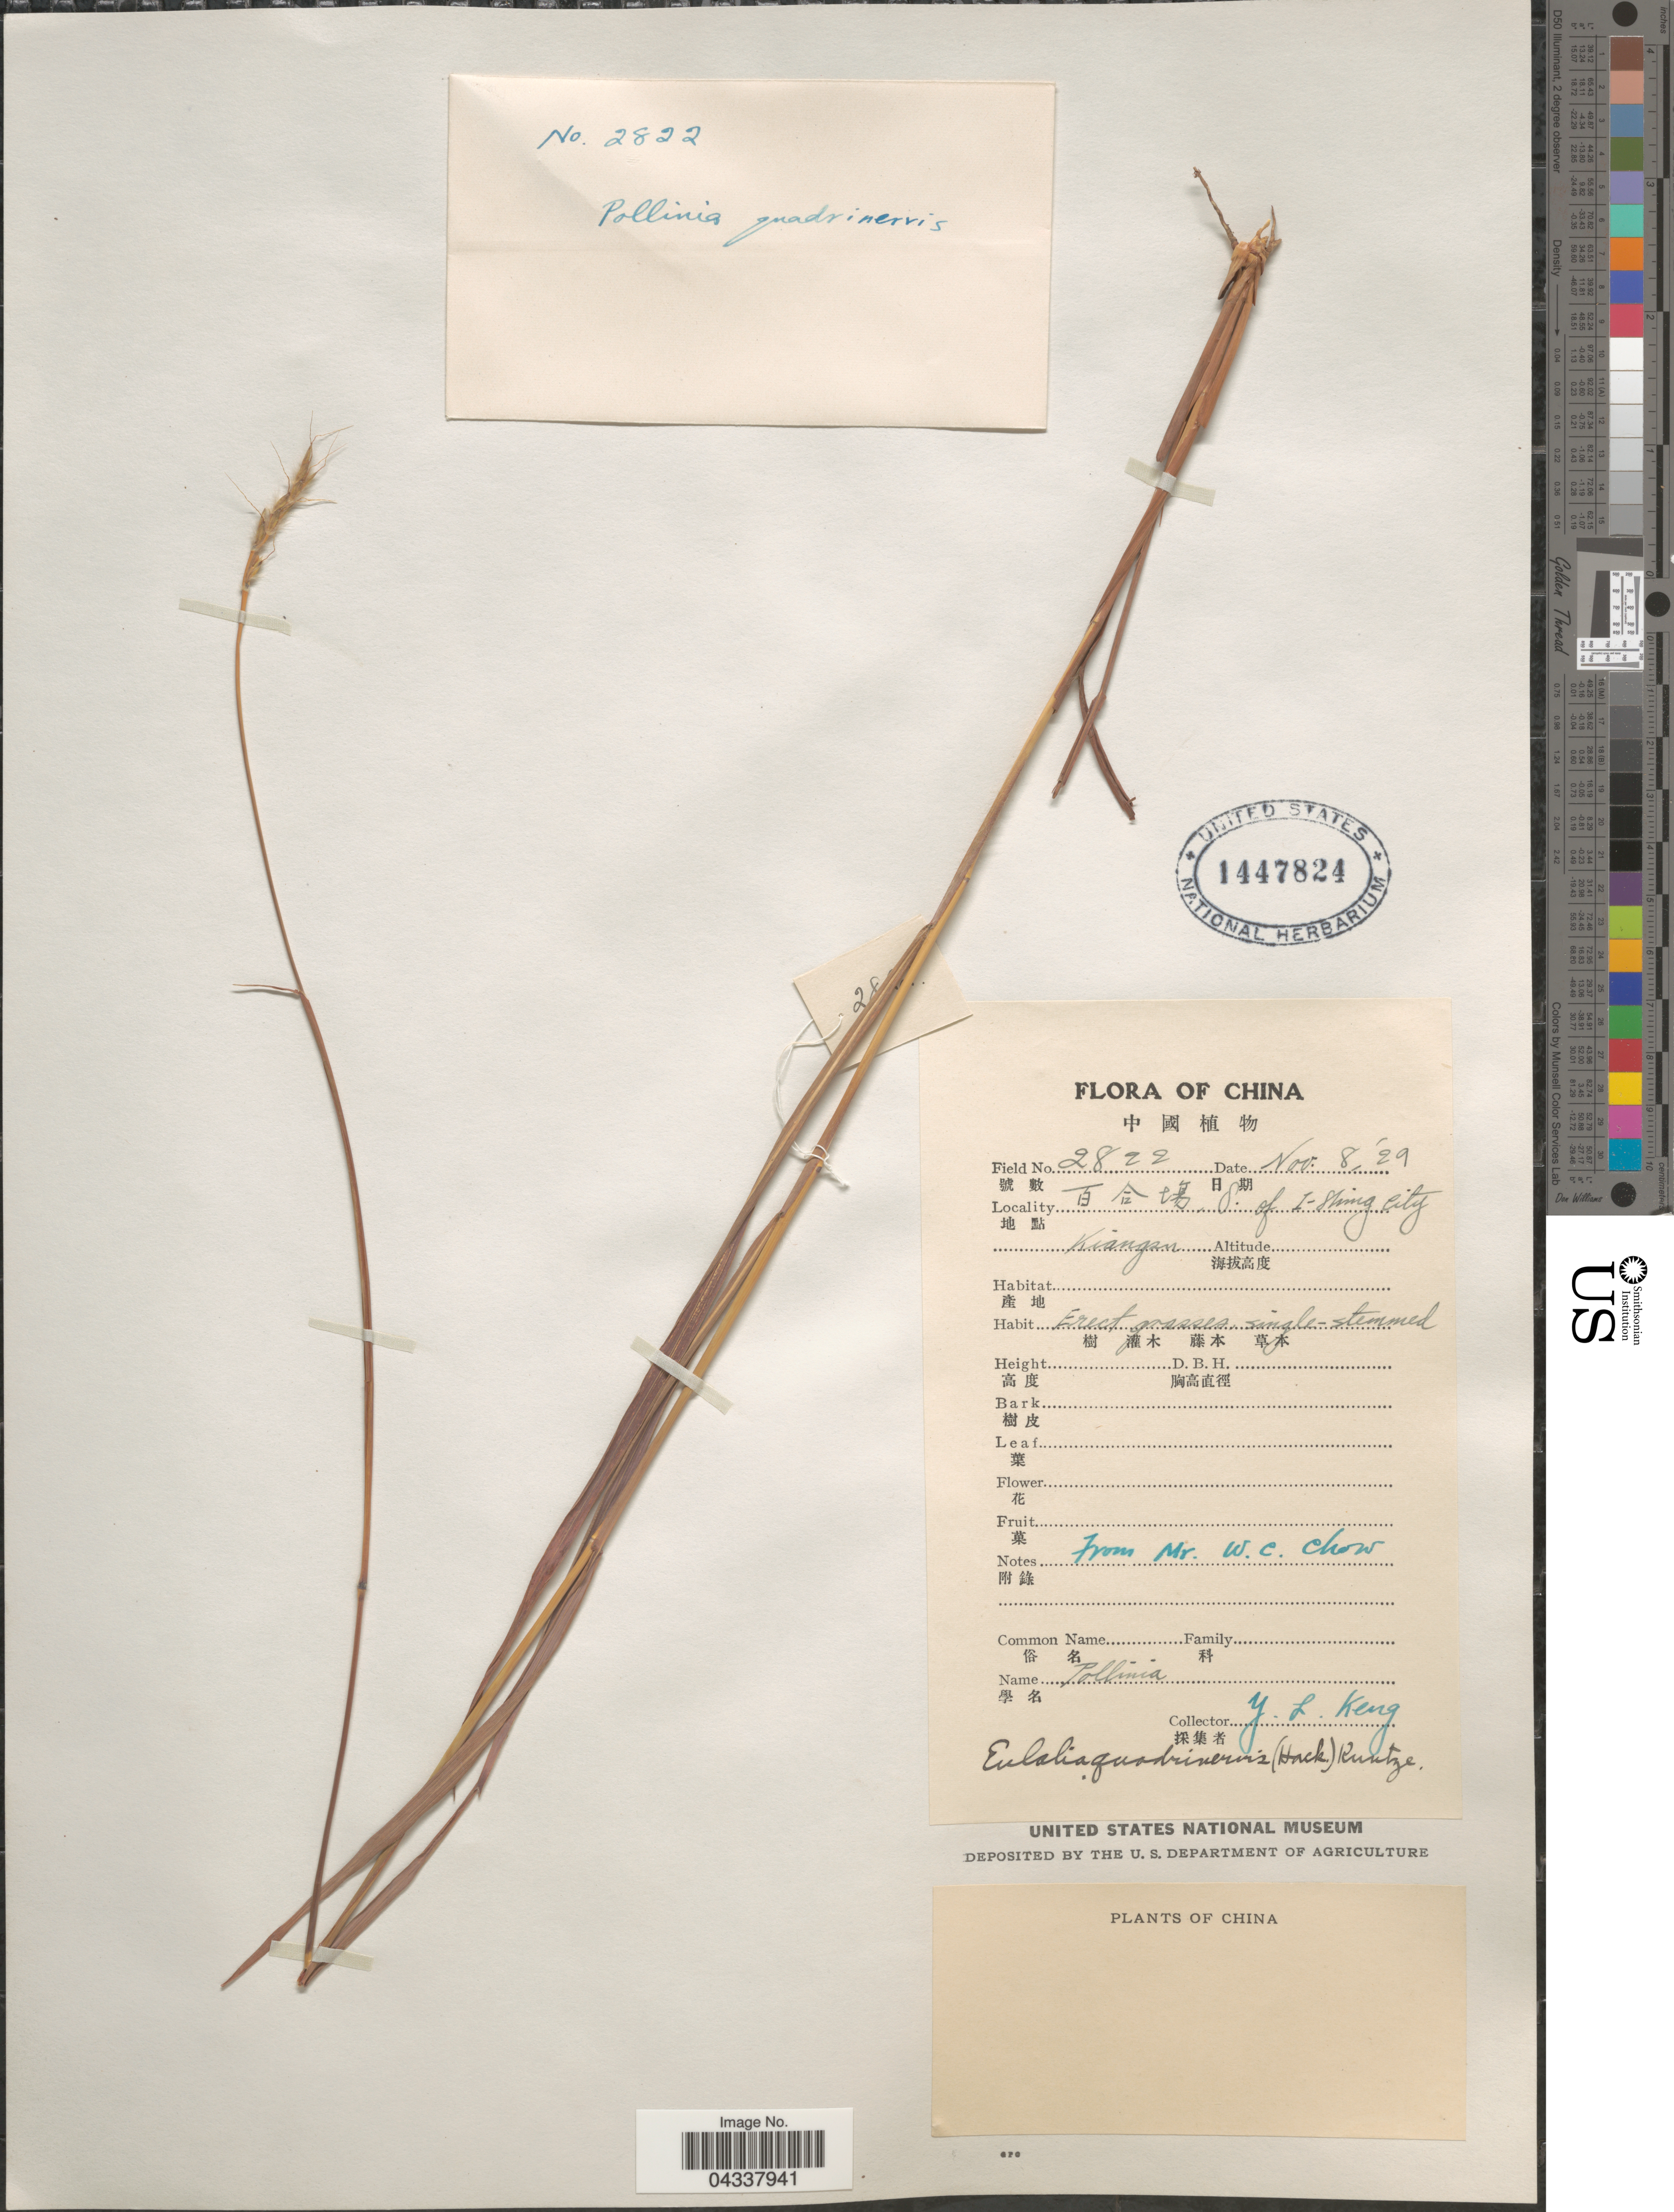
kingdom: Plantae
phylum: Tracheophyta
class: Liliopsida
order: Poales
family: Poaceae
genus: Pseudopogonatherum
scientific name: Pseudopogonatherum quadrinerve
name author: (Hack.) Ohwi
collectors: Y. L. Keng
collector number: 2822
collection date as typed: Transcribed d/m/y: 8/11/29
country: China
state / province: Jiangsu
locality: X S. of I-Shing City, Kiangsu.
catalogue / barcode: US 1447824